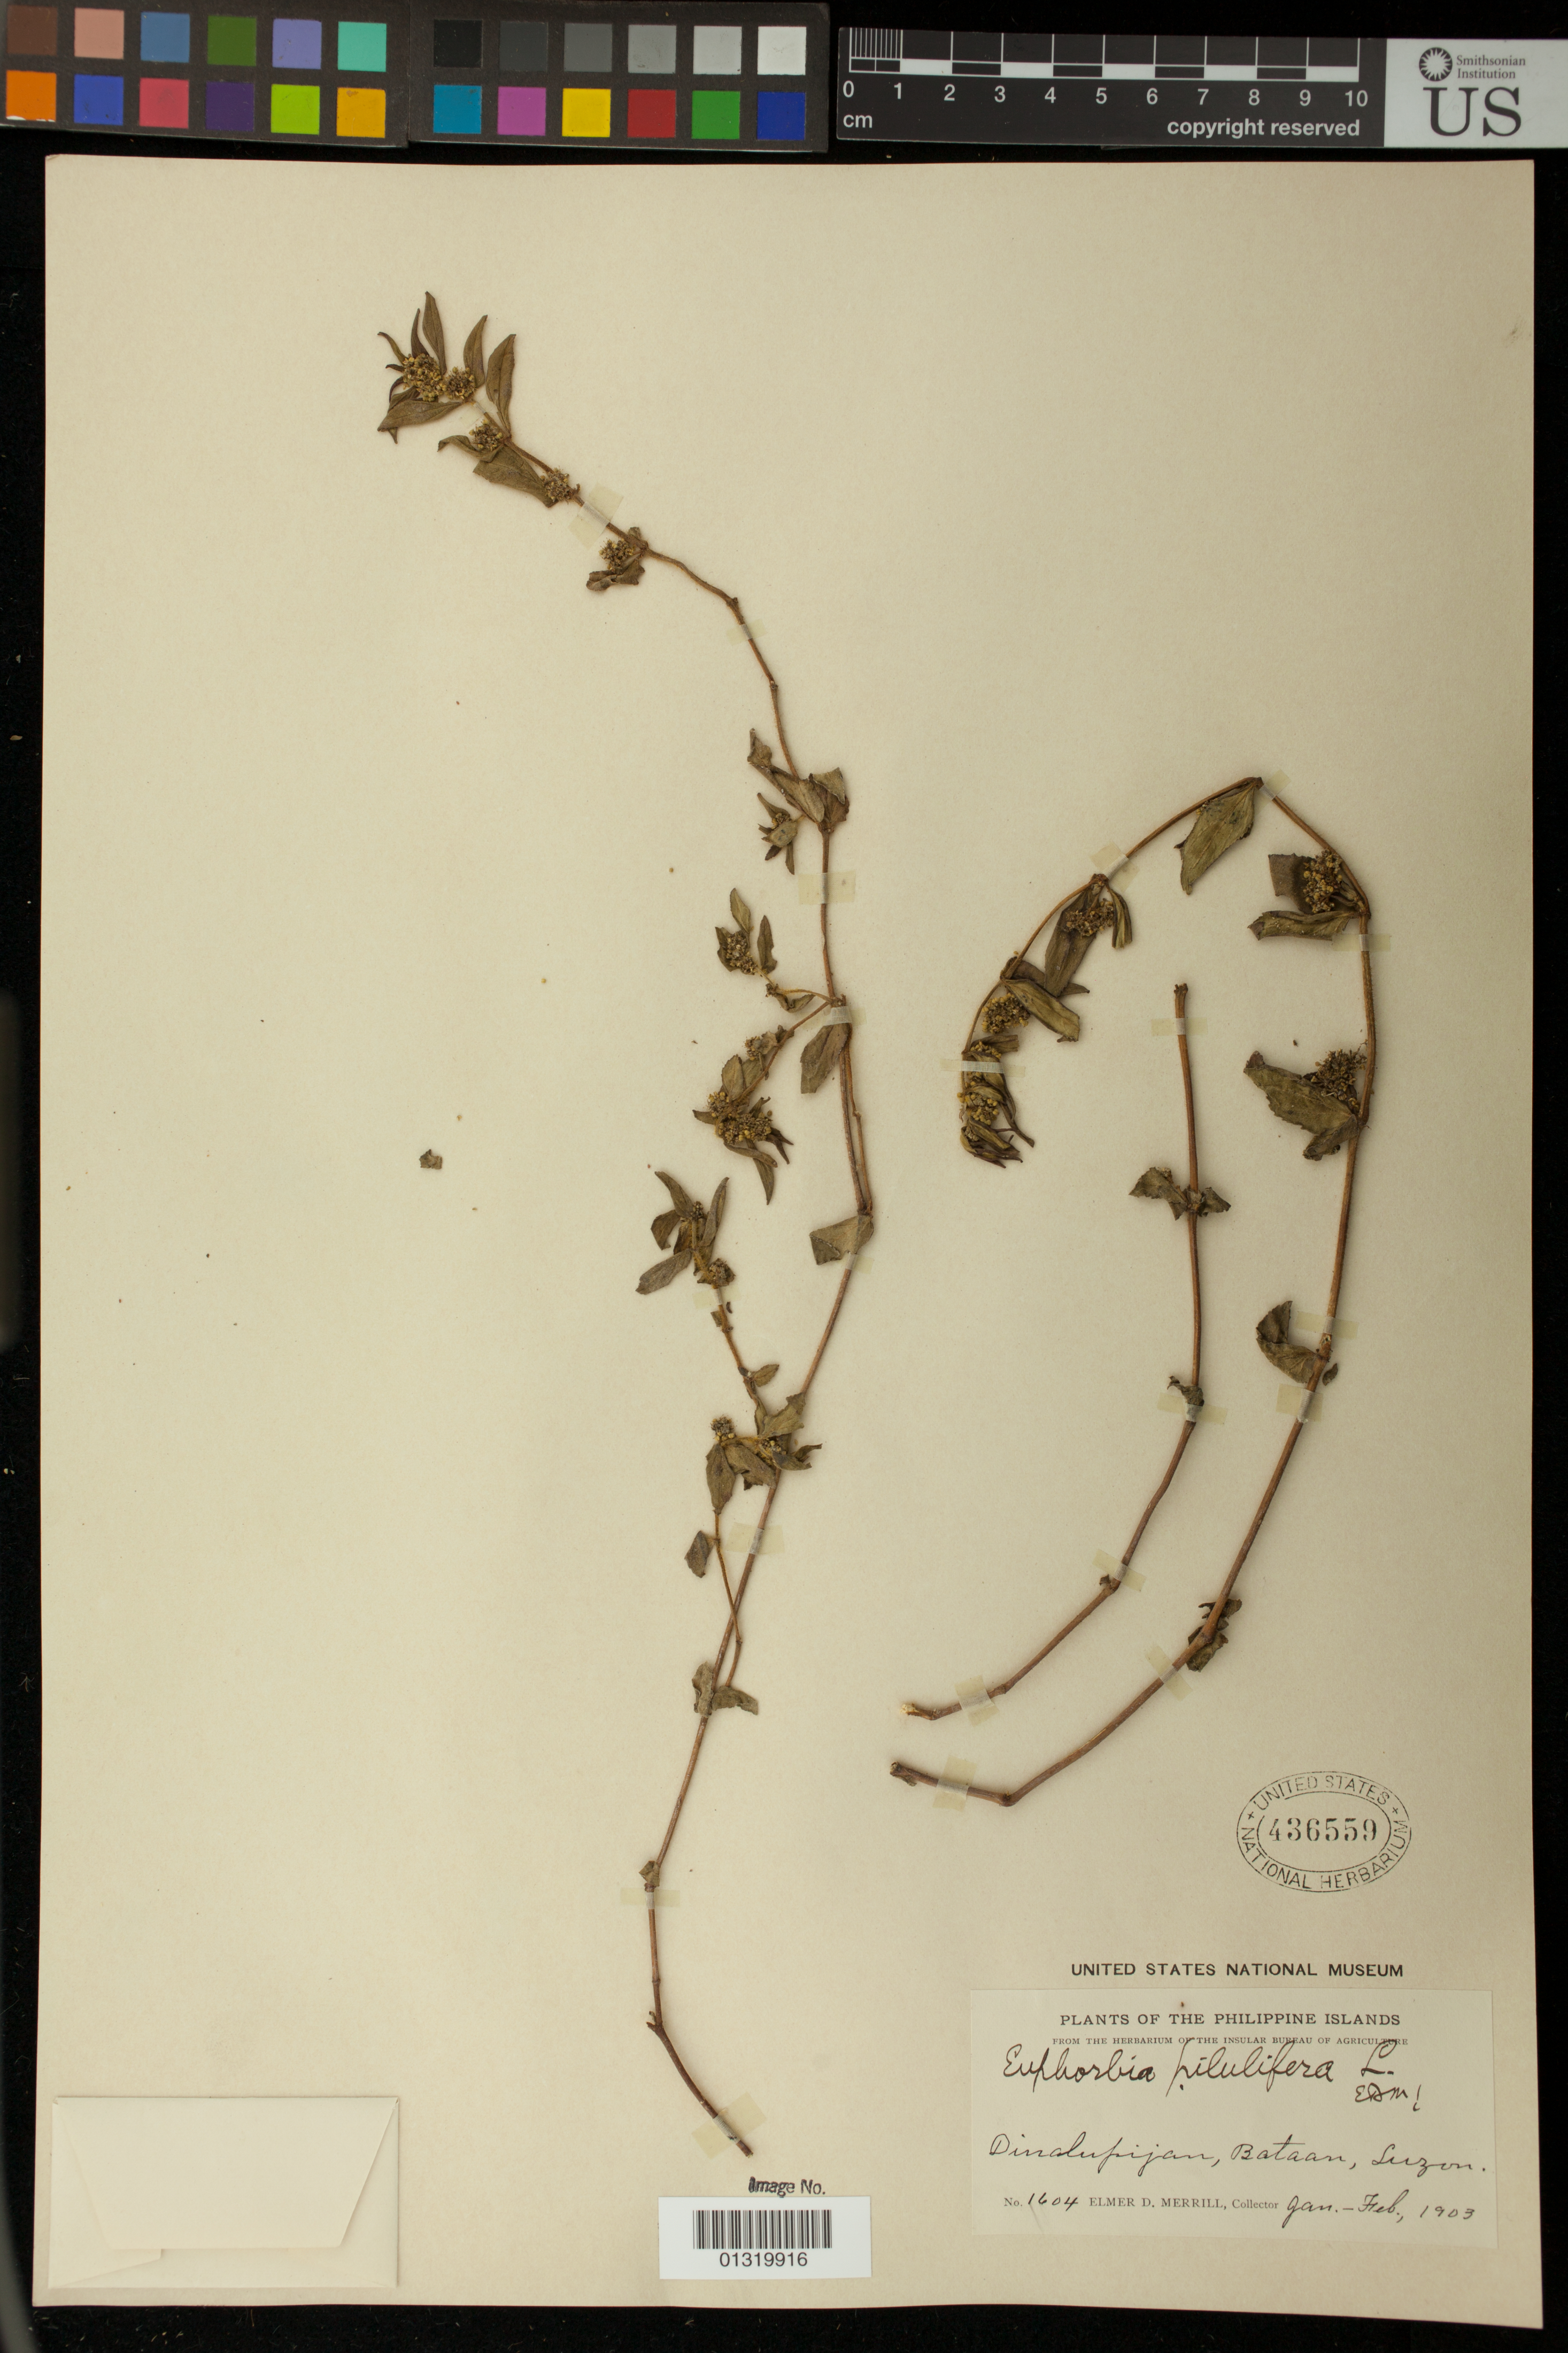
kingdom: Plantae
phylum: Tracheophyta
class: Magnoliopsida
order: Malpighiales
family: Euphorbiaceae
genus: Euphorbia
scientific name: Euphorbia hirta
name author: L.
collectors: E. D. Merrill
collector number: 1604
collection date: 1903-01/1903-02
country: Philippines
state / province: Central Luzon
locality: Dinalupijan, Bataan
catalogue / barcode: US 436559